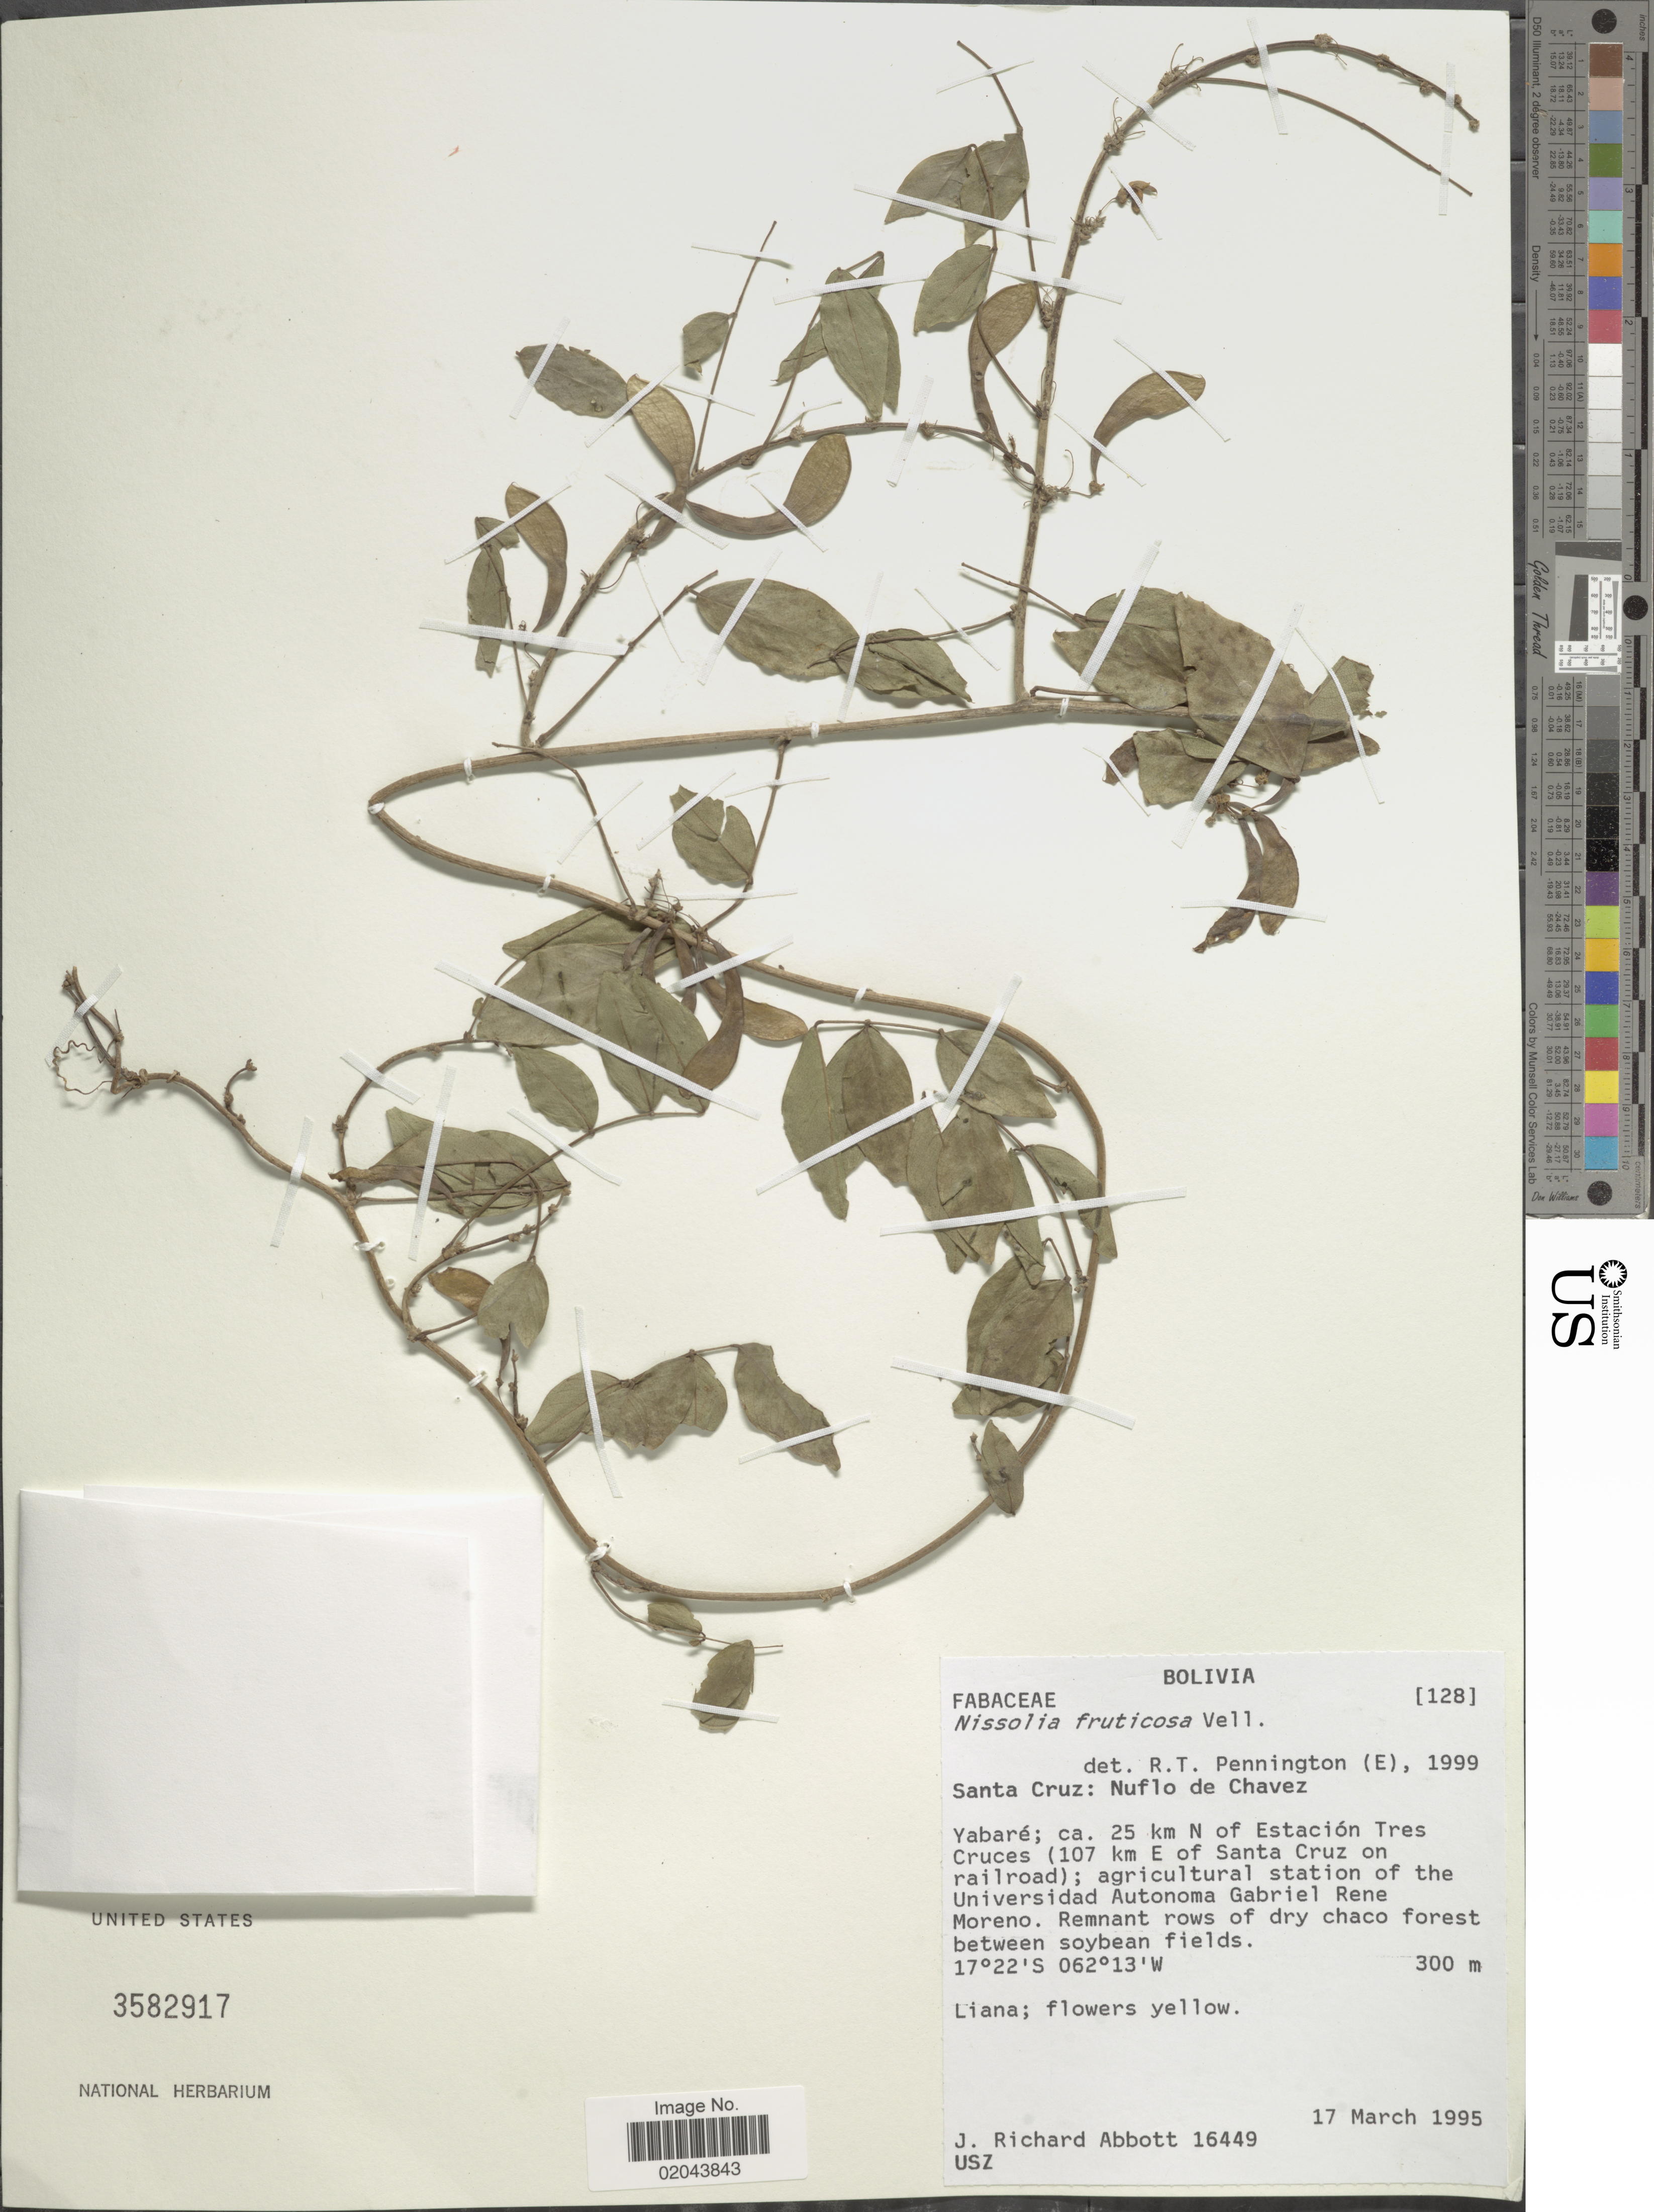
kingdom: Plantae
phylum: Tracheophyta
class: Magnoliopsida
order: Fabales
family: Fabaceae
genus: Nissolia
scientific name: Nissolia fruticosa var. fruticosa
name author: Jacq.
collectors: J. R. Abbott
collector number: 16449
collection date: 1995-03-17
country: Bolivia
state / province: Santa Cruz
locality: Nuflo de Chavez, Yabare; ca. 25 km N of Estacion Tres Cruces (107 km E of Santa Cruz on railroad); agricultural station of the Universidad Autonoma Gabriel Rene Moreno.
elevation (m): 300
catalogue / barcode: US 3582917